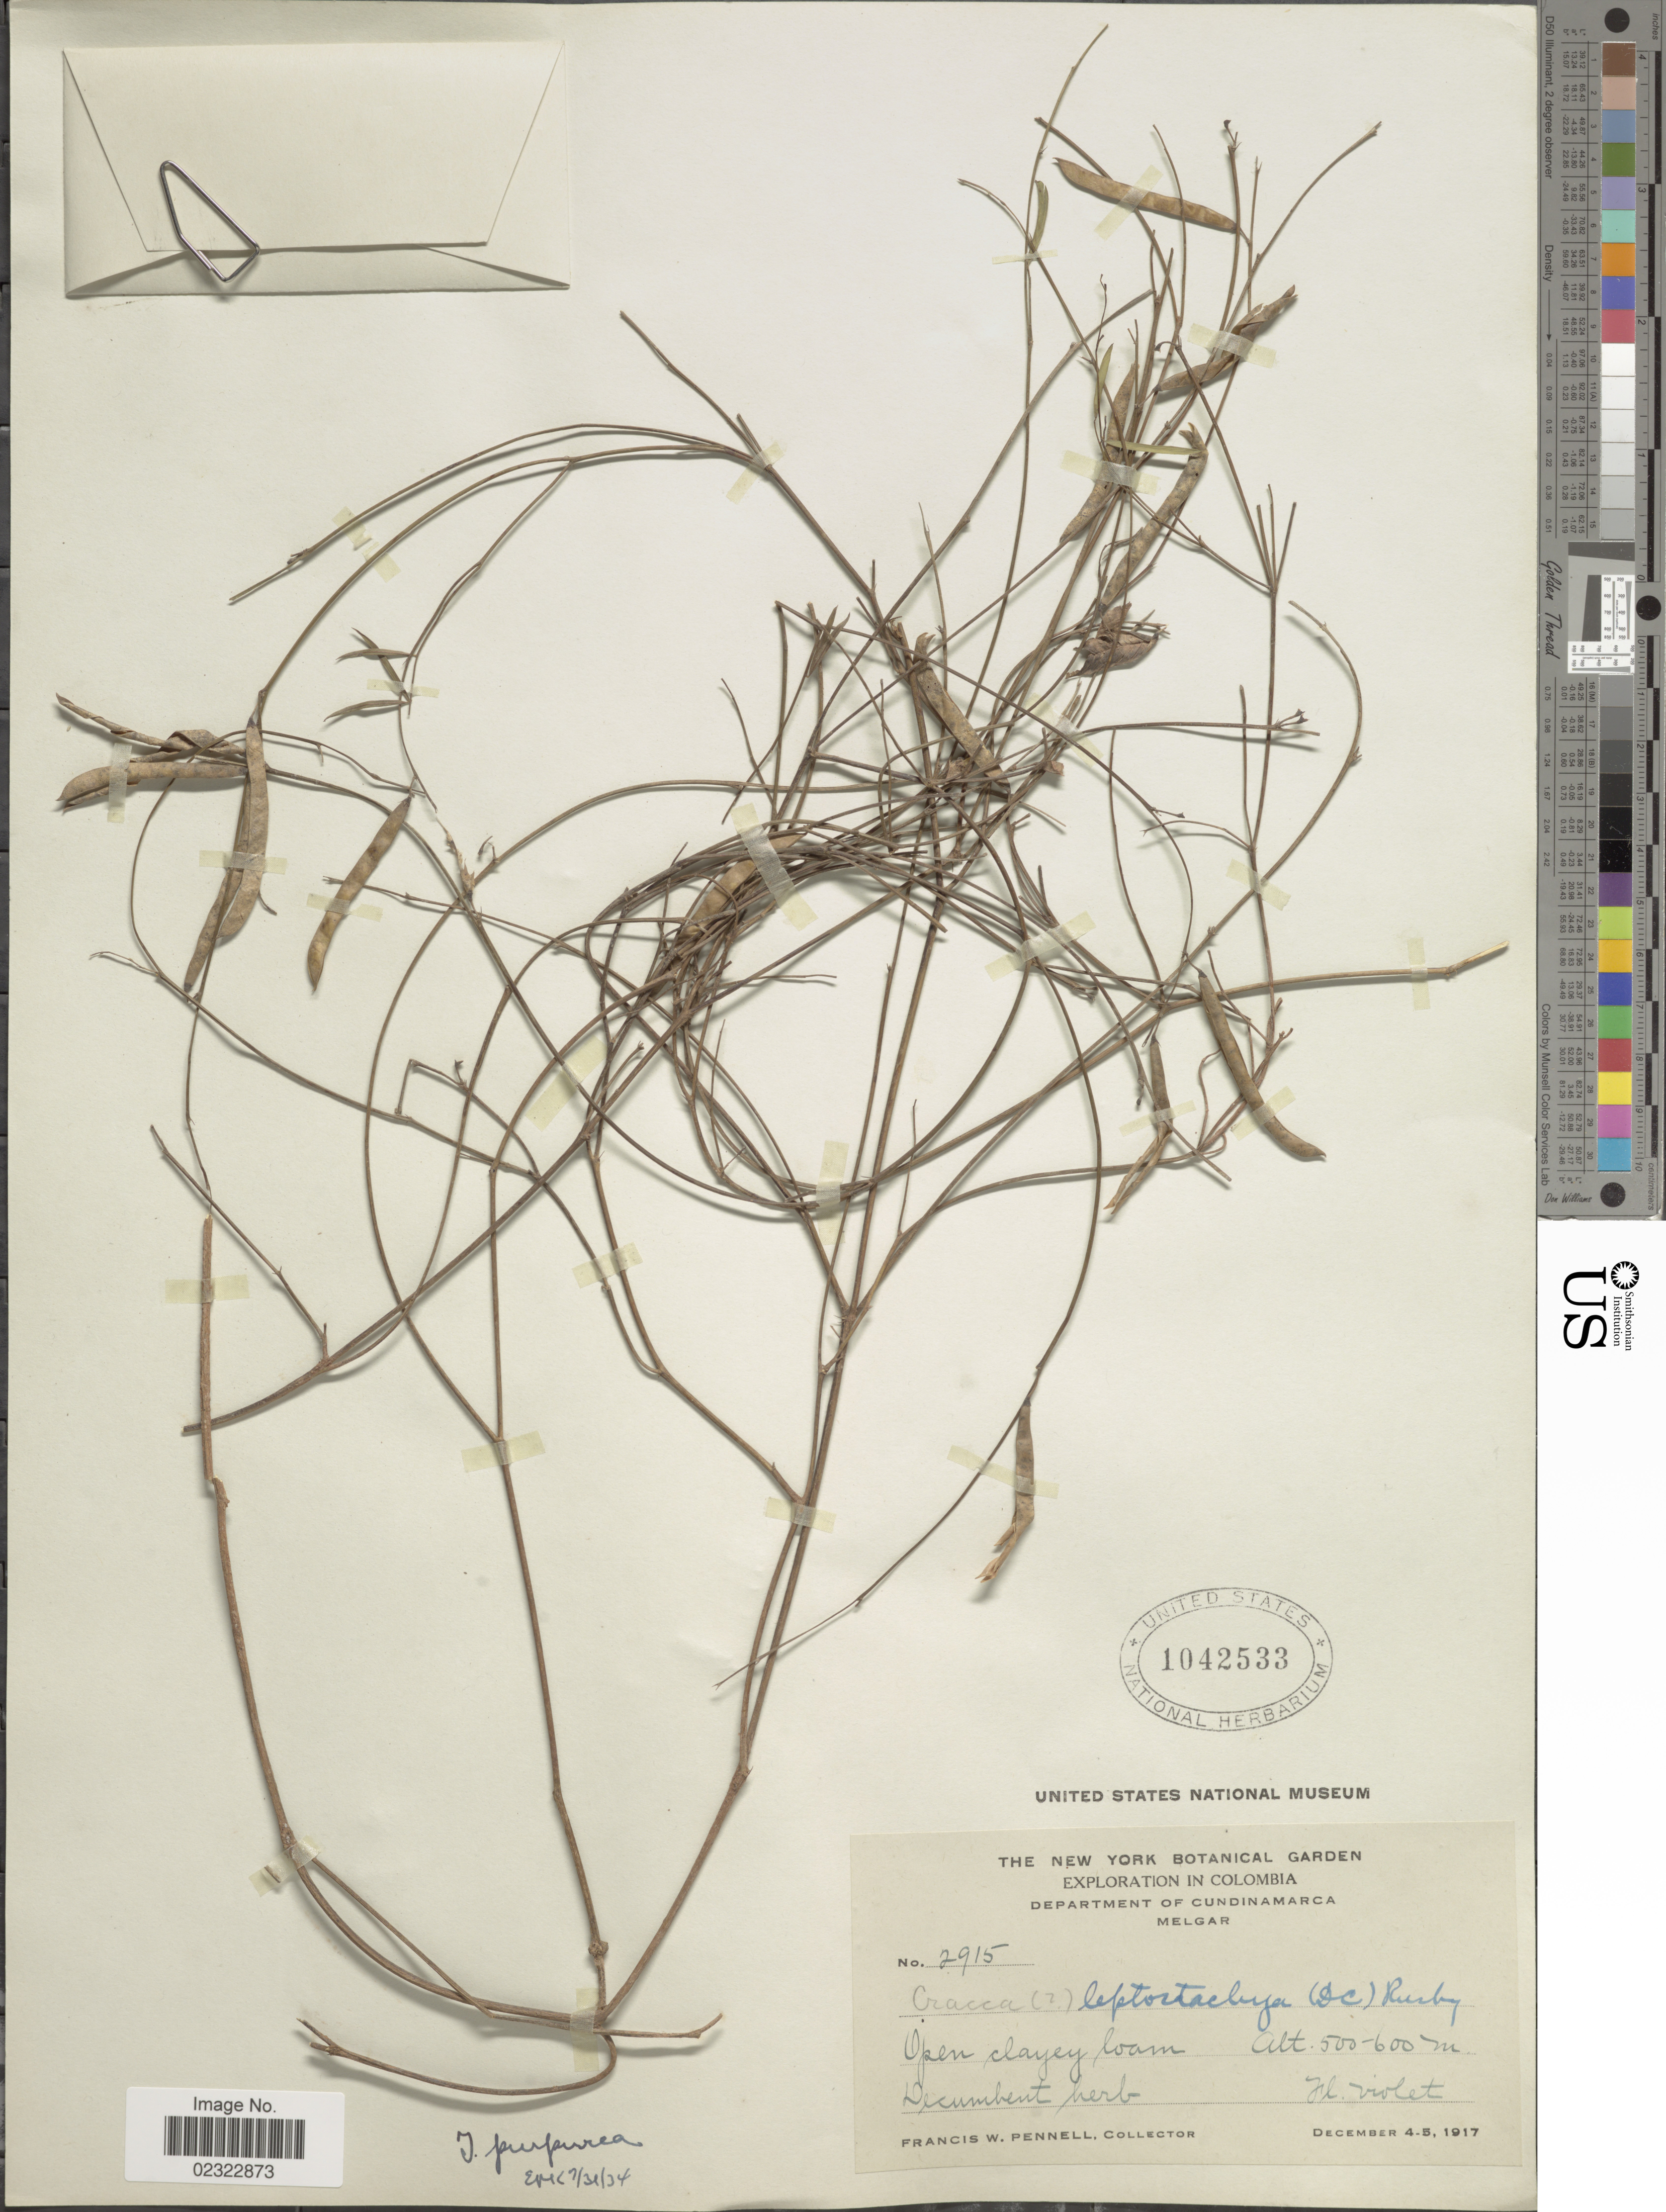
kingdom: Plantae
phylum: Tracheophyta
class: Magnoliopsida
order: Fabales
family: Fabaceae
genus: Tephrosia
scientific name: Tephrosia purpurea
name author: (L.) Pers.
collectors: F. W. Pennell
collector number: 2915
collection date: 1917-12-04/1917-12-05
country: Colombia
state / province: Cundinamarca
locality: Department of Cundinamarca, Melgar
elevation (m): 500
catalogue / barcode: US 1042533